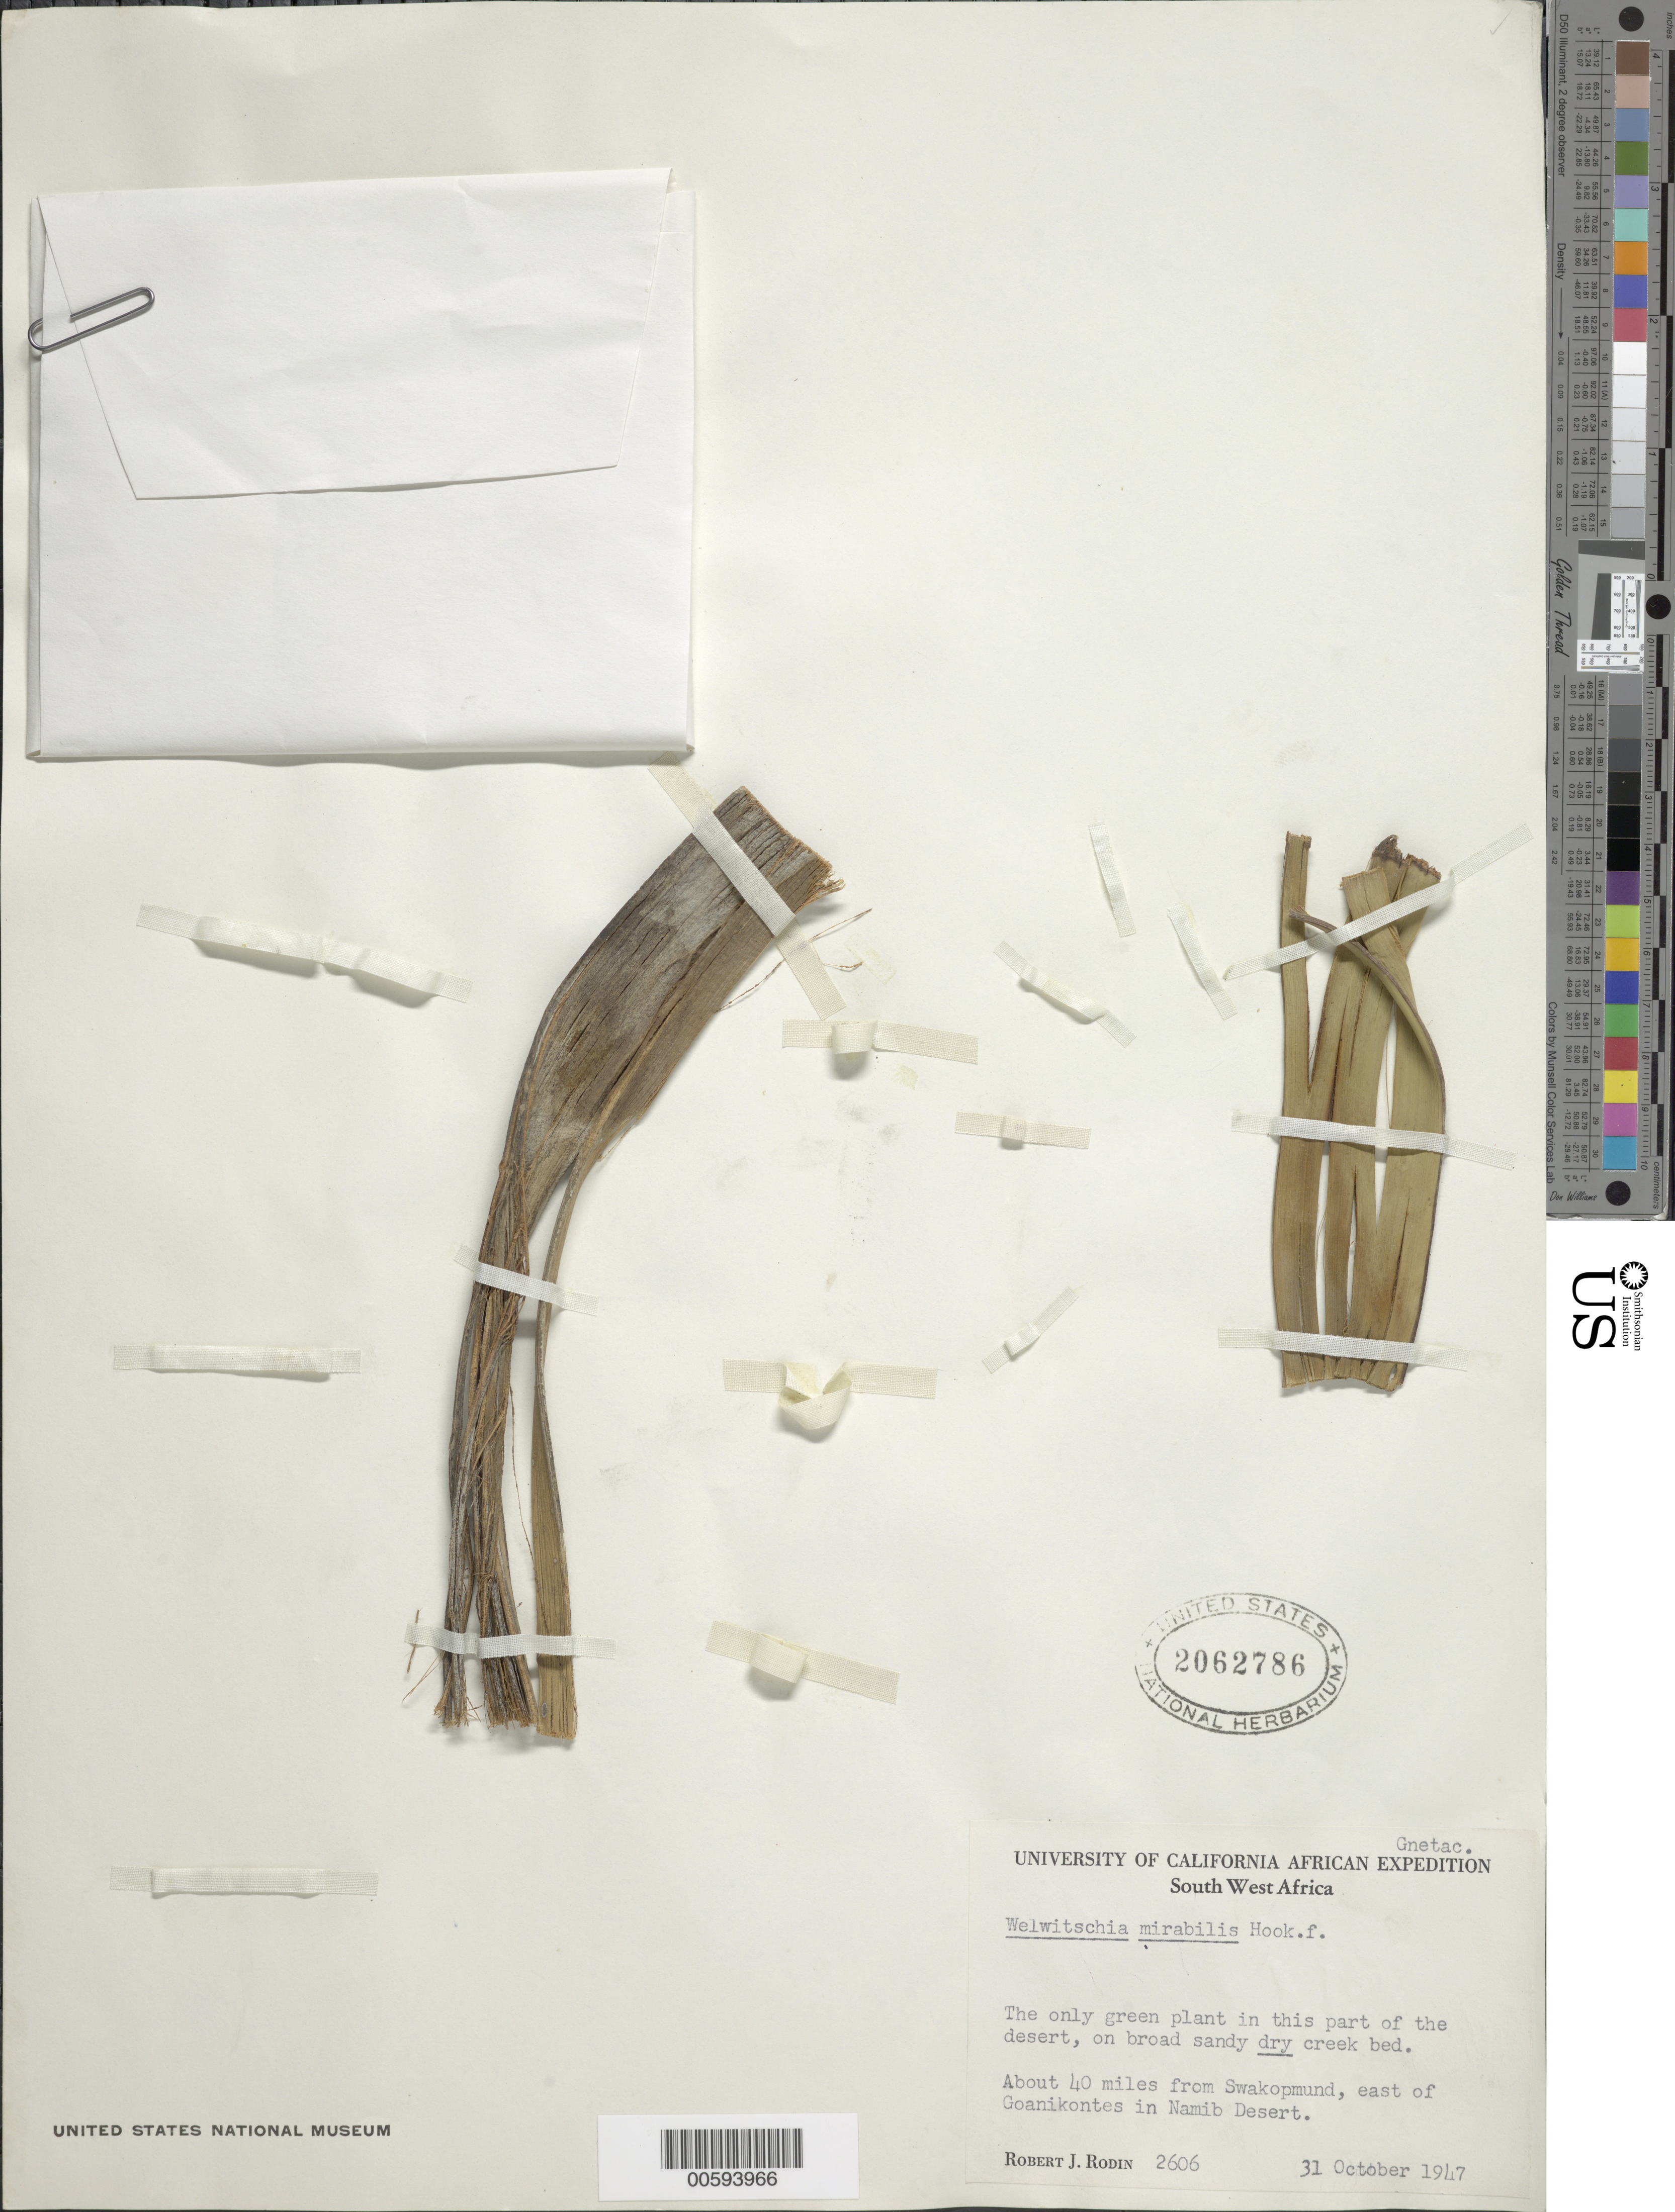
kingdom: Plantae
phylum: Tracheophyta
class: Gnetopsida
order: Welwitschiales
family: Welwitschiaceae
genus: Welwitschia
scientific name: Welwitschia mirabilis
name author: Hook. f.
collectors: R. J. Rodin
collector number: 2606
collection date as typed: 31 Oct 1947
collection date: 1947-10-31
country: Namibia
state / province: Erongo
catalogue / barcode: US 2062786